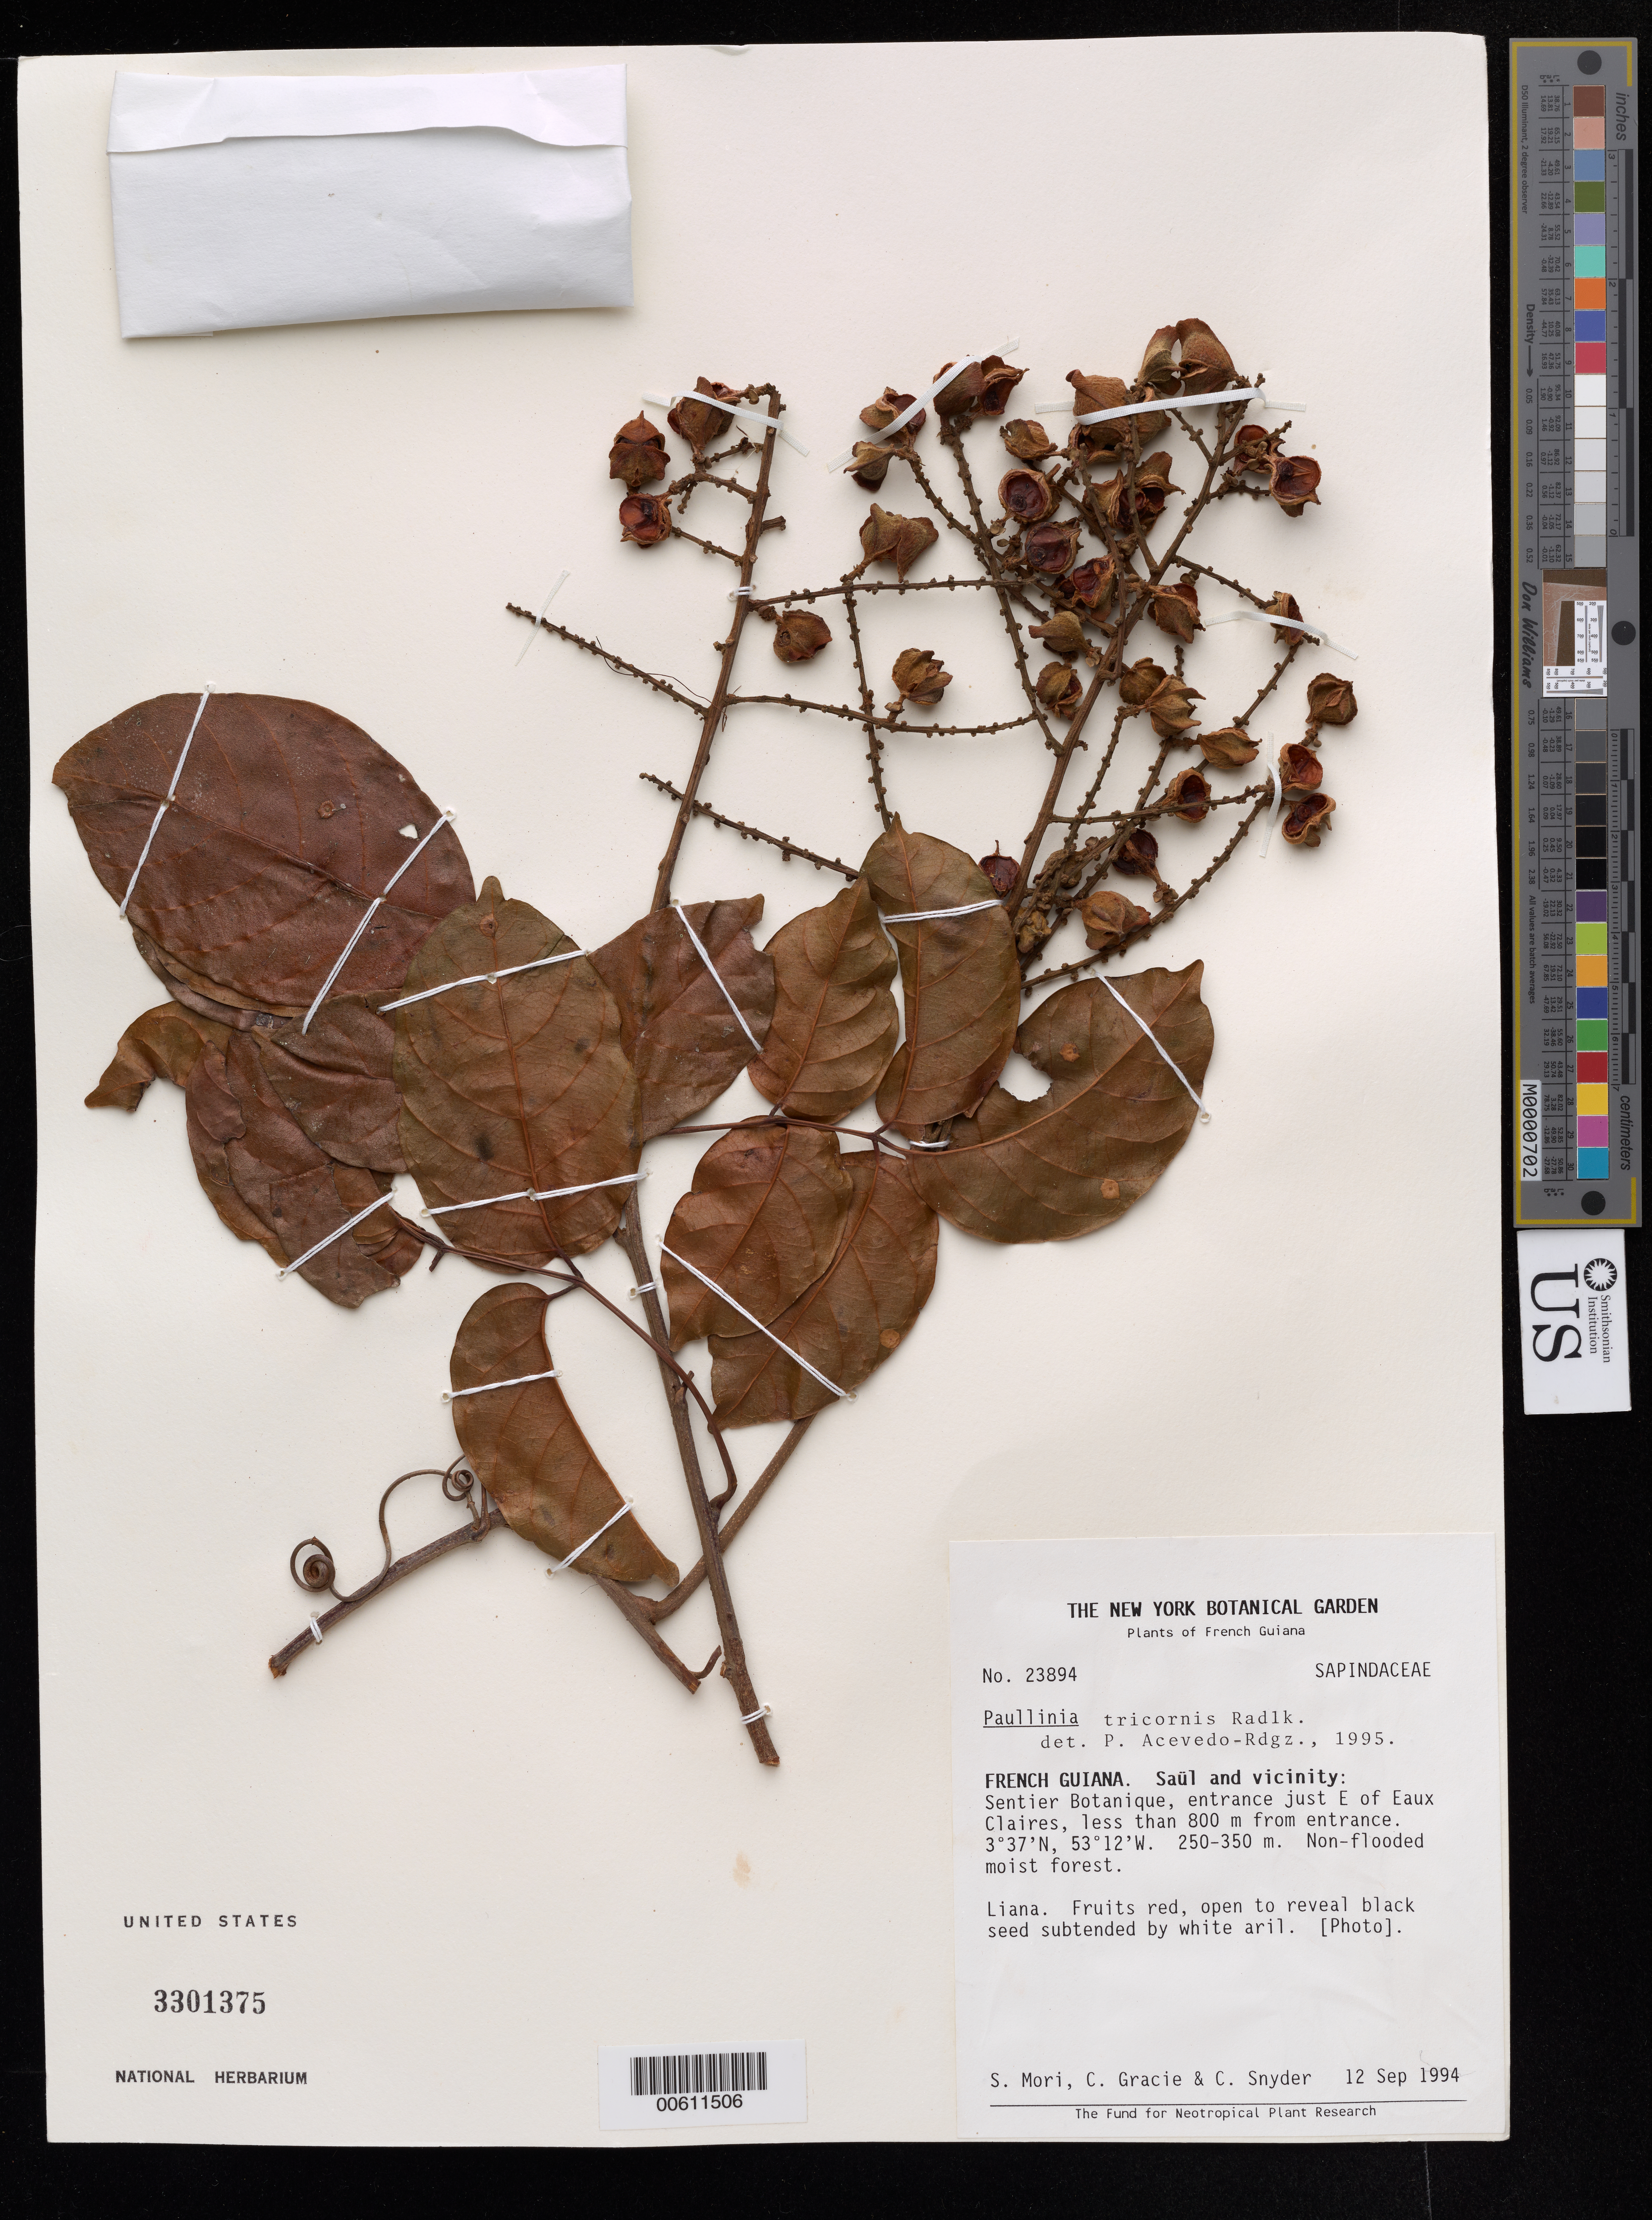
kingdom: Plantae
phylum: Tracheophyta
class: Magnoliopsida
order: Sapindales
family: Sapindaceae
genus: Paullinia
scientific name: Paullinia tricornis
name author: Radlk.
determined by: Acevedo-Rodríguez, P., (BOT), Smithsonian Institution - National Museum of Natural History (UNITED STATES)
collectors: S. Mori, C. A. Gracie & C. Snyder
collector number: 23894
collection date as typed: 12-Sep-94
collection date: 1994-09-12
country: French Guiana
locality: Saül and vic., Sentier Botanique, entrance just E of Eaux Claires, less than 800m from entrance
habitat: Non-flooded moist forest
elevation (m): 250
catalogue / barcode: US 3301375